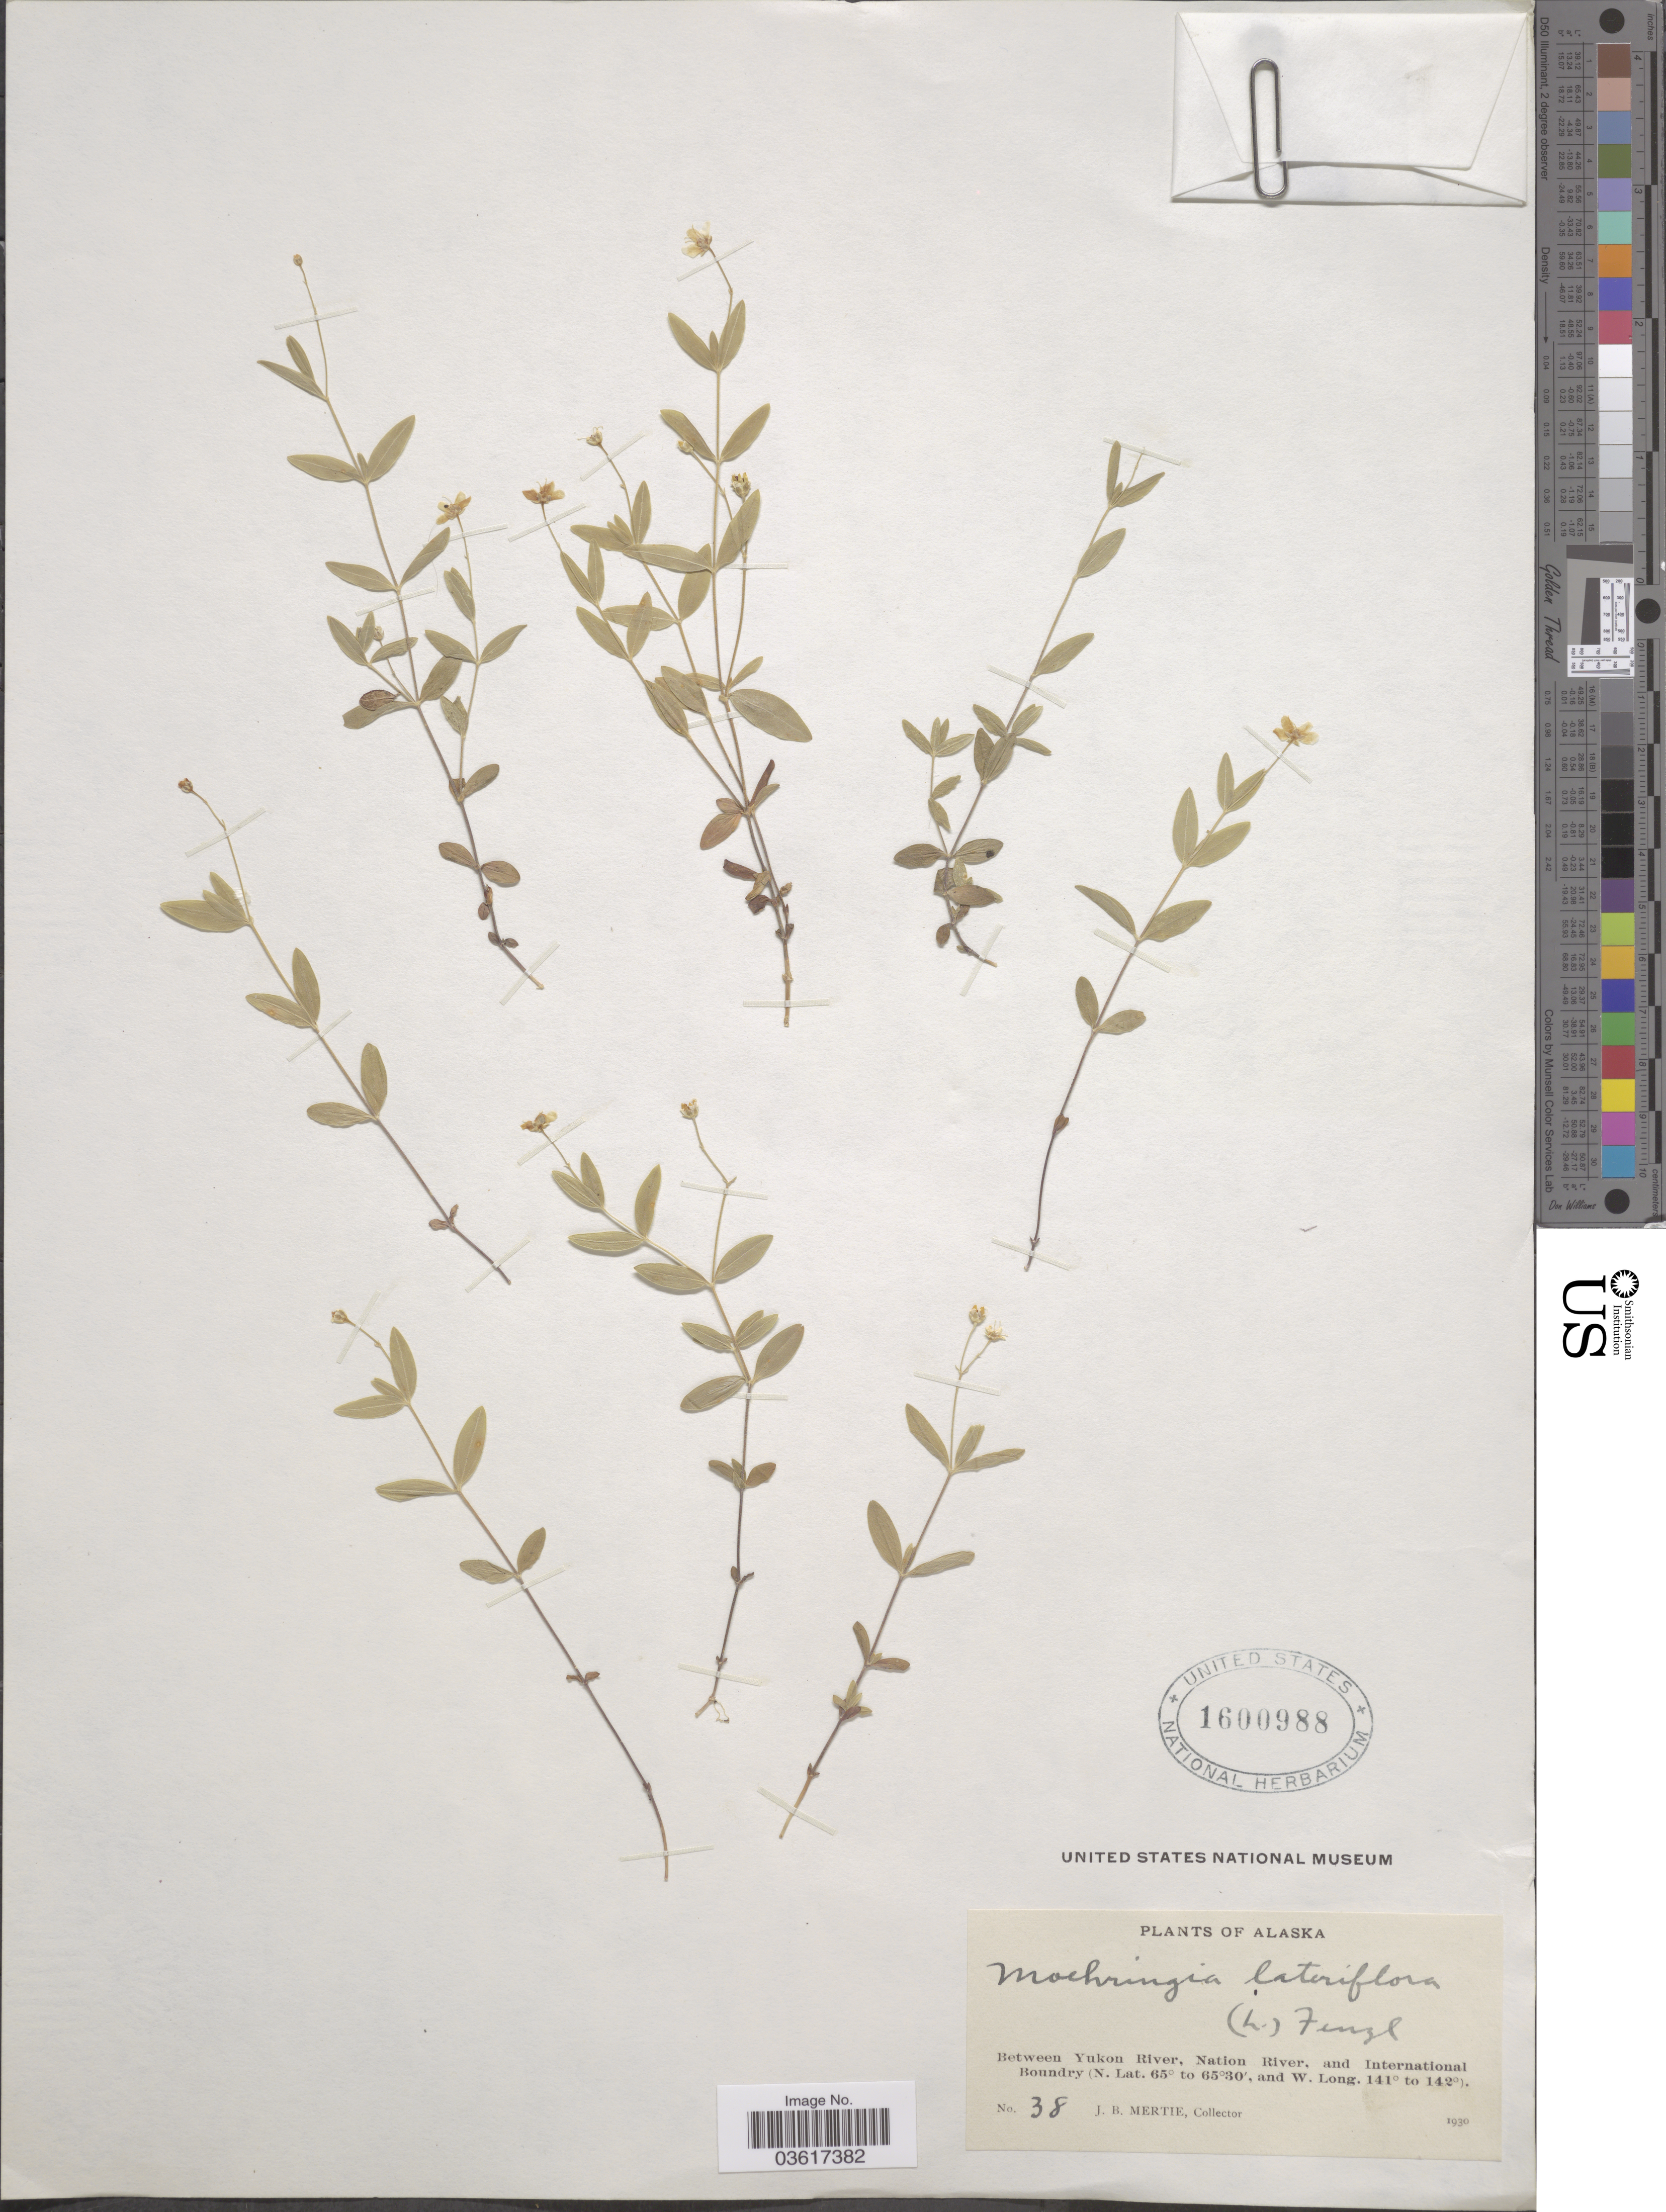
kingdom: Plantae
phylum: Tracheophyta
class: Magnoliopsida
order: Caryophyllales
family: Caryophyllaceae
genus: Moehringia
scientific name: Moehringia lateriflora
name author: (L.) Fenzl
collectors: J. Mertie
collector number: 38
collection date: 1930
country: United States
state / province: Alaska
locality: Between Yukon River, Nation River, and International Boundary.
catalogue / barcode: US 1600988